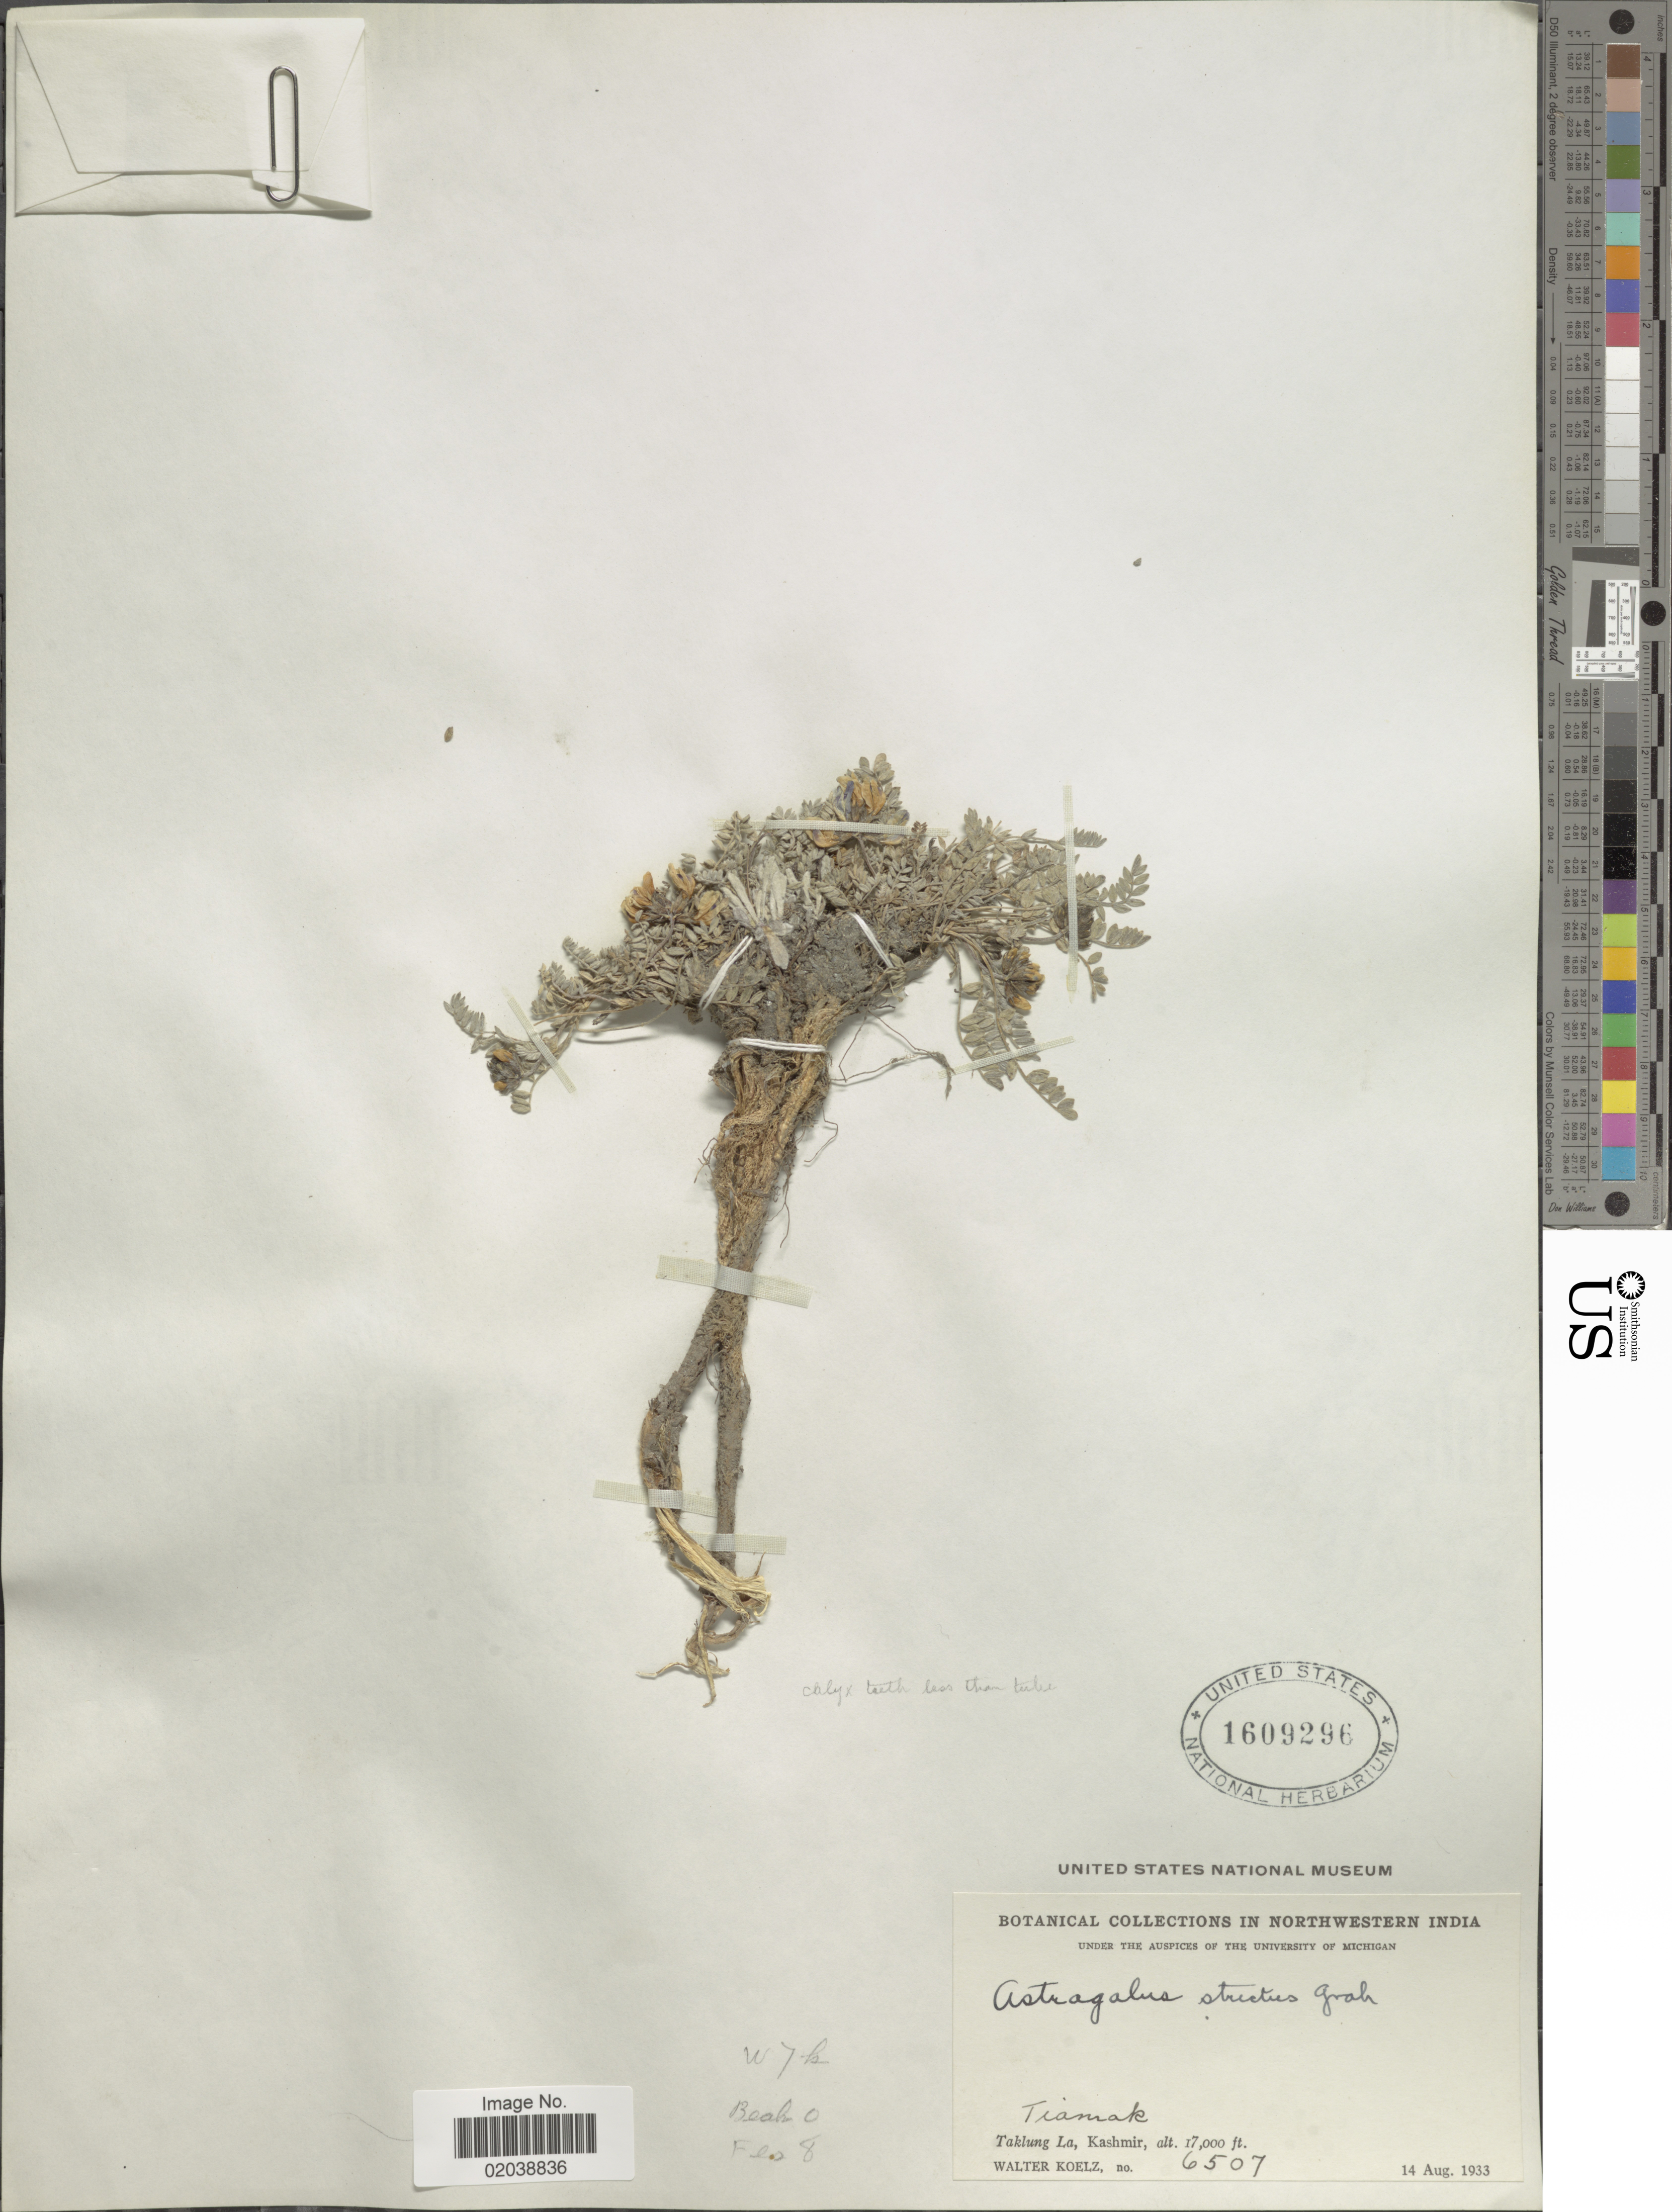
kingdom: Plantae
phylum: Tracheophyta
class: Magnoliopsida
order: Fabales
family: Fabaceae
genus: Astragalus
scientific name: Astragalus strictus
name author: Graham ex Benth.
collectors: W. N. Koelz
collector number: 6507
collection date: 1933-08-14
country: India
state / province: Jammu and Kashmir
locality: Tianrak, Taklung La, Kashmir, Northwestern India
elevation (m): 5182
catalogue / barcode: US 1609296